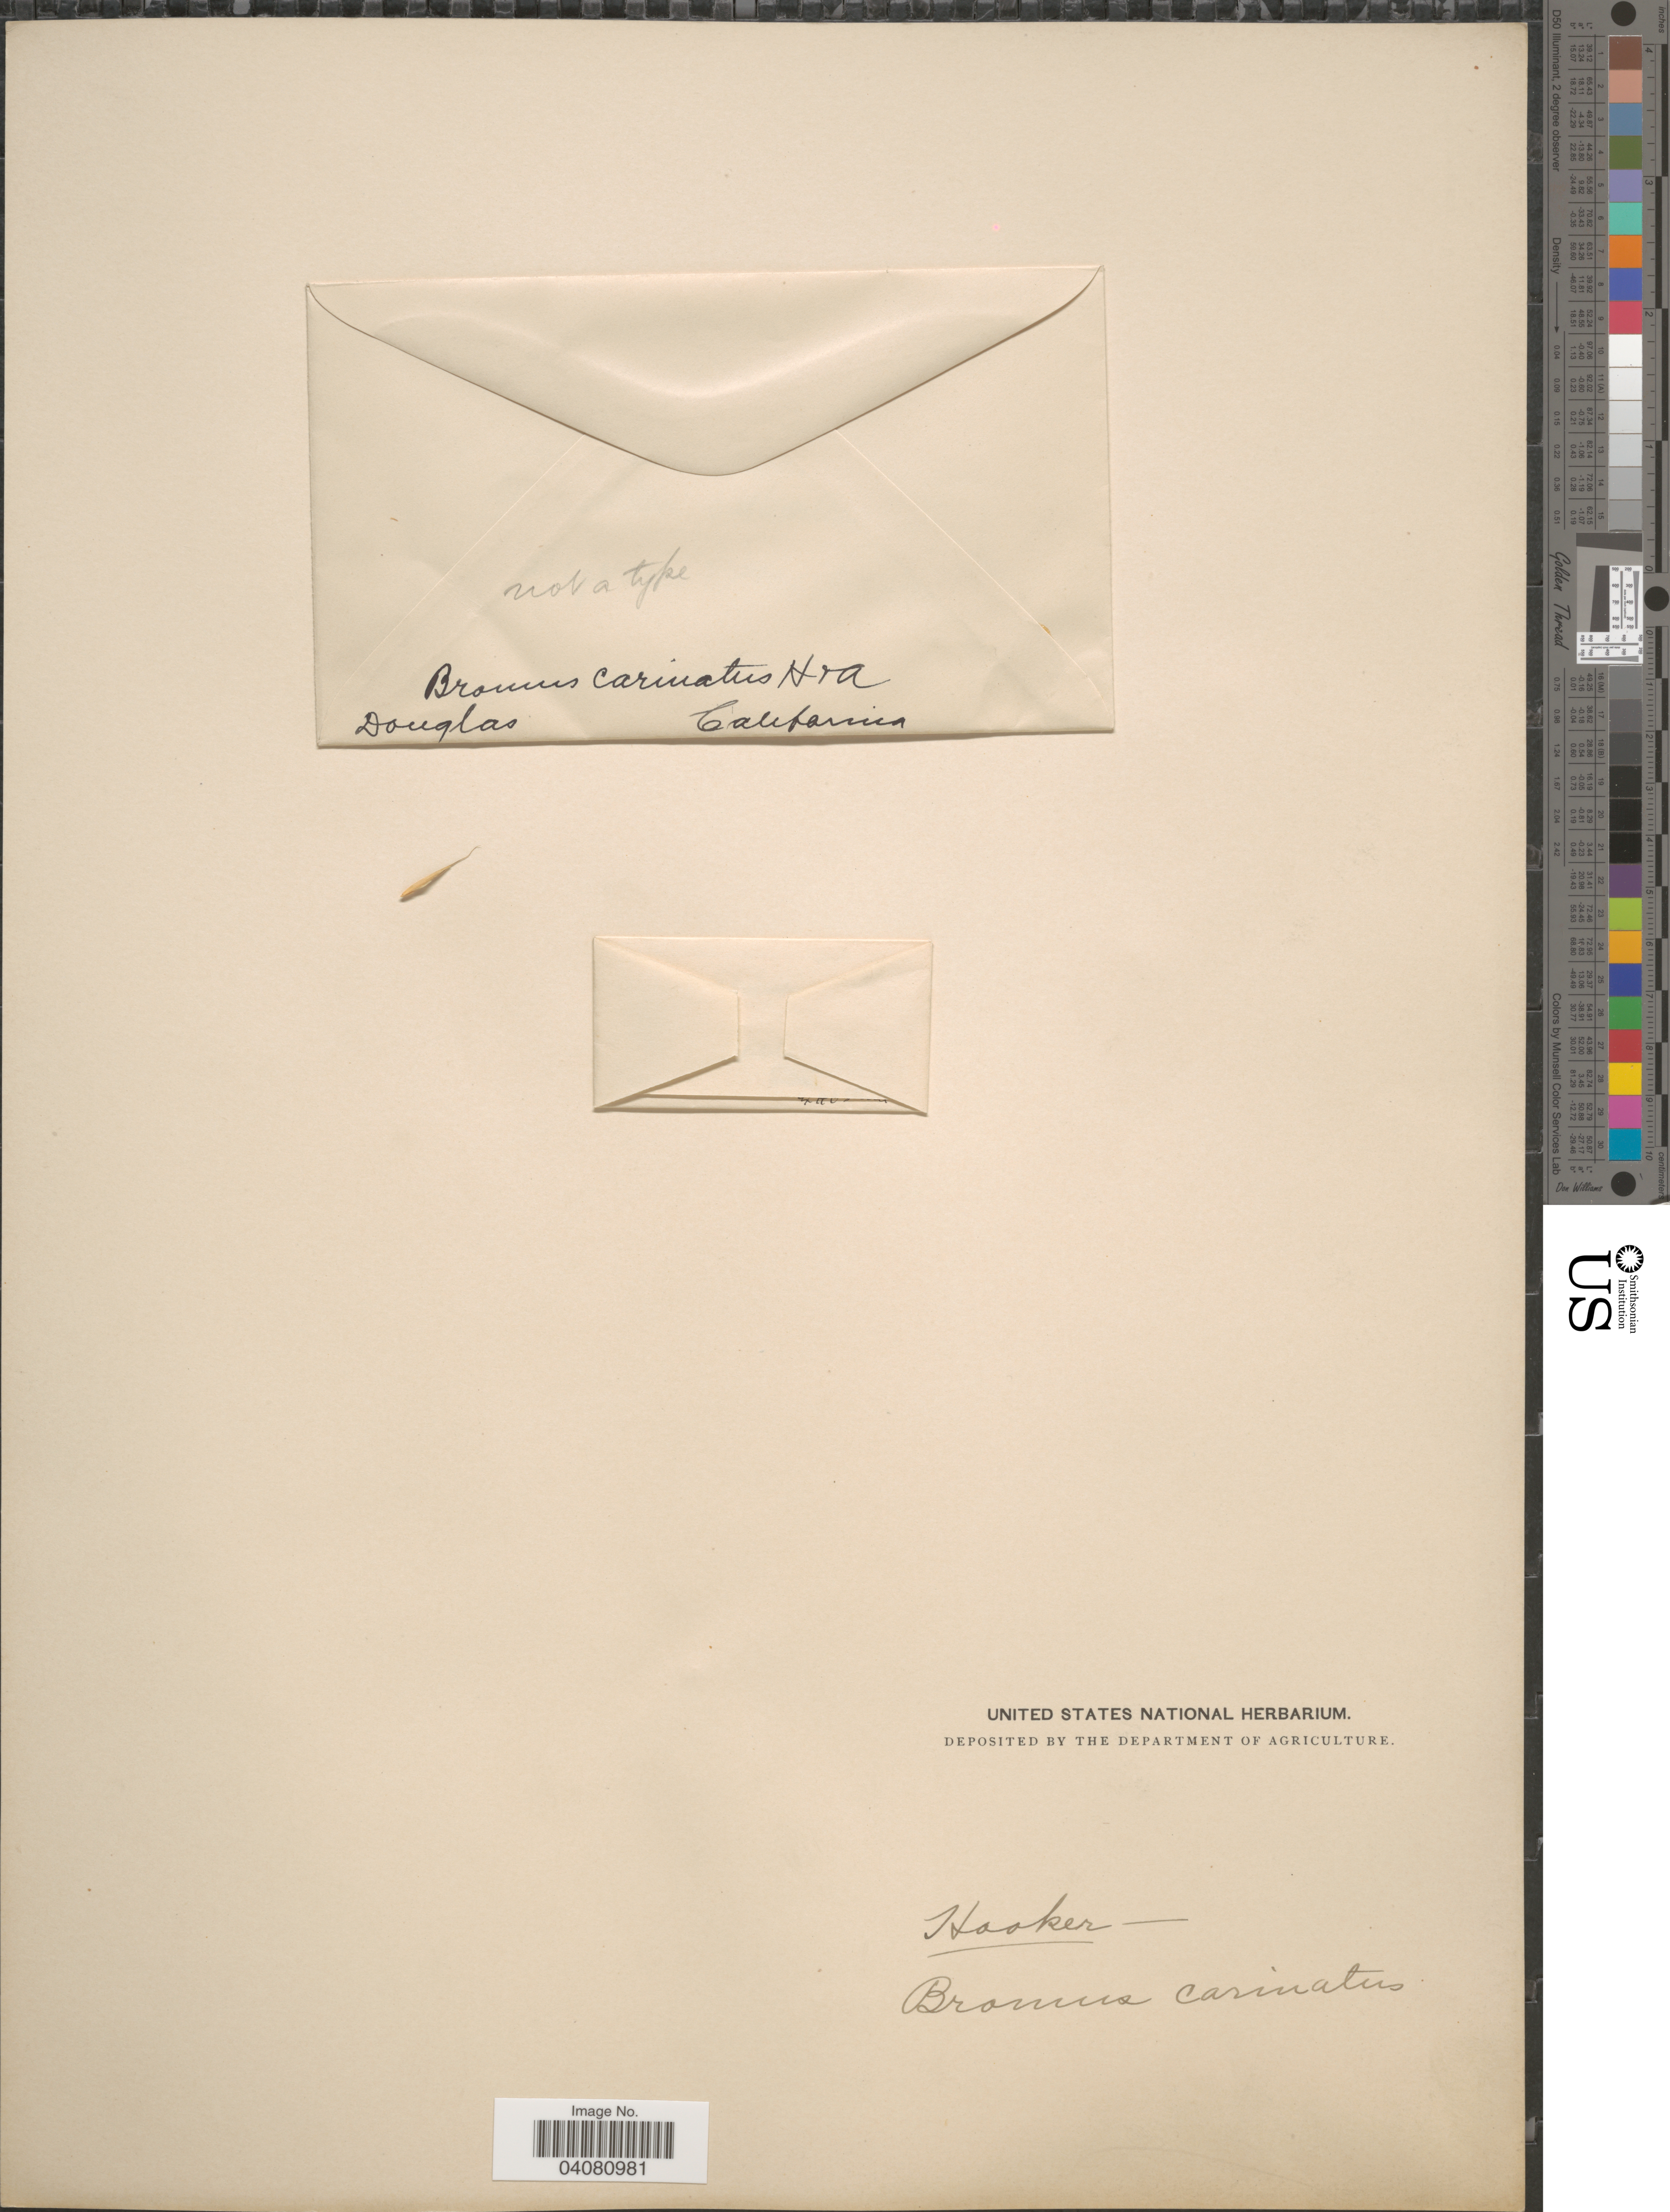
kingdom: Plantae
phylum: Tracheophyta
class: Liliopsida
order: Poales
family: Poaceae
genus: Bromus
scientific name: Bromus carinatus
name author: Hook. & Arn.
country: United States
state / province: California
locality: Douglas.